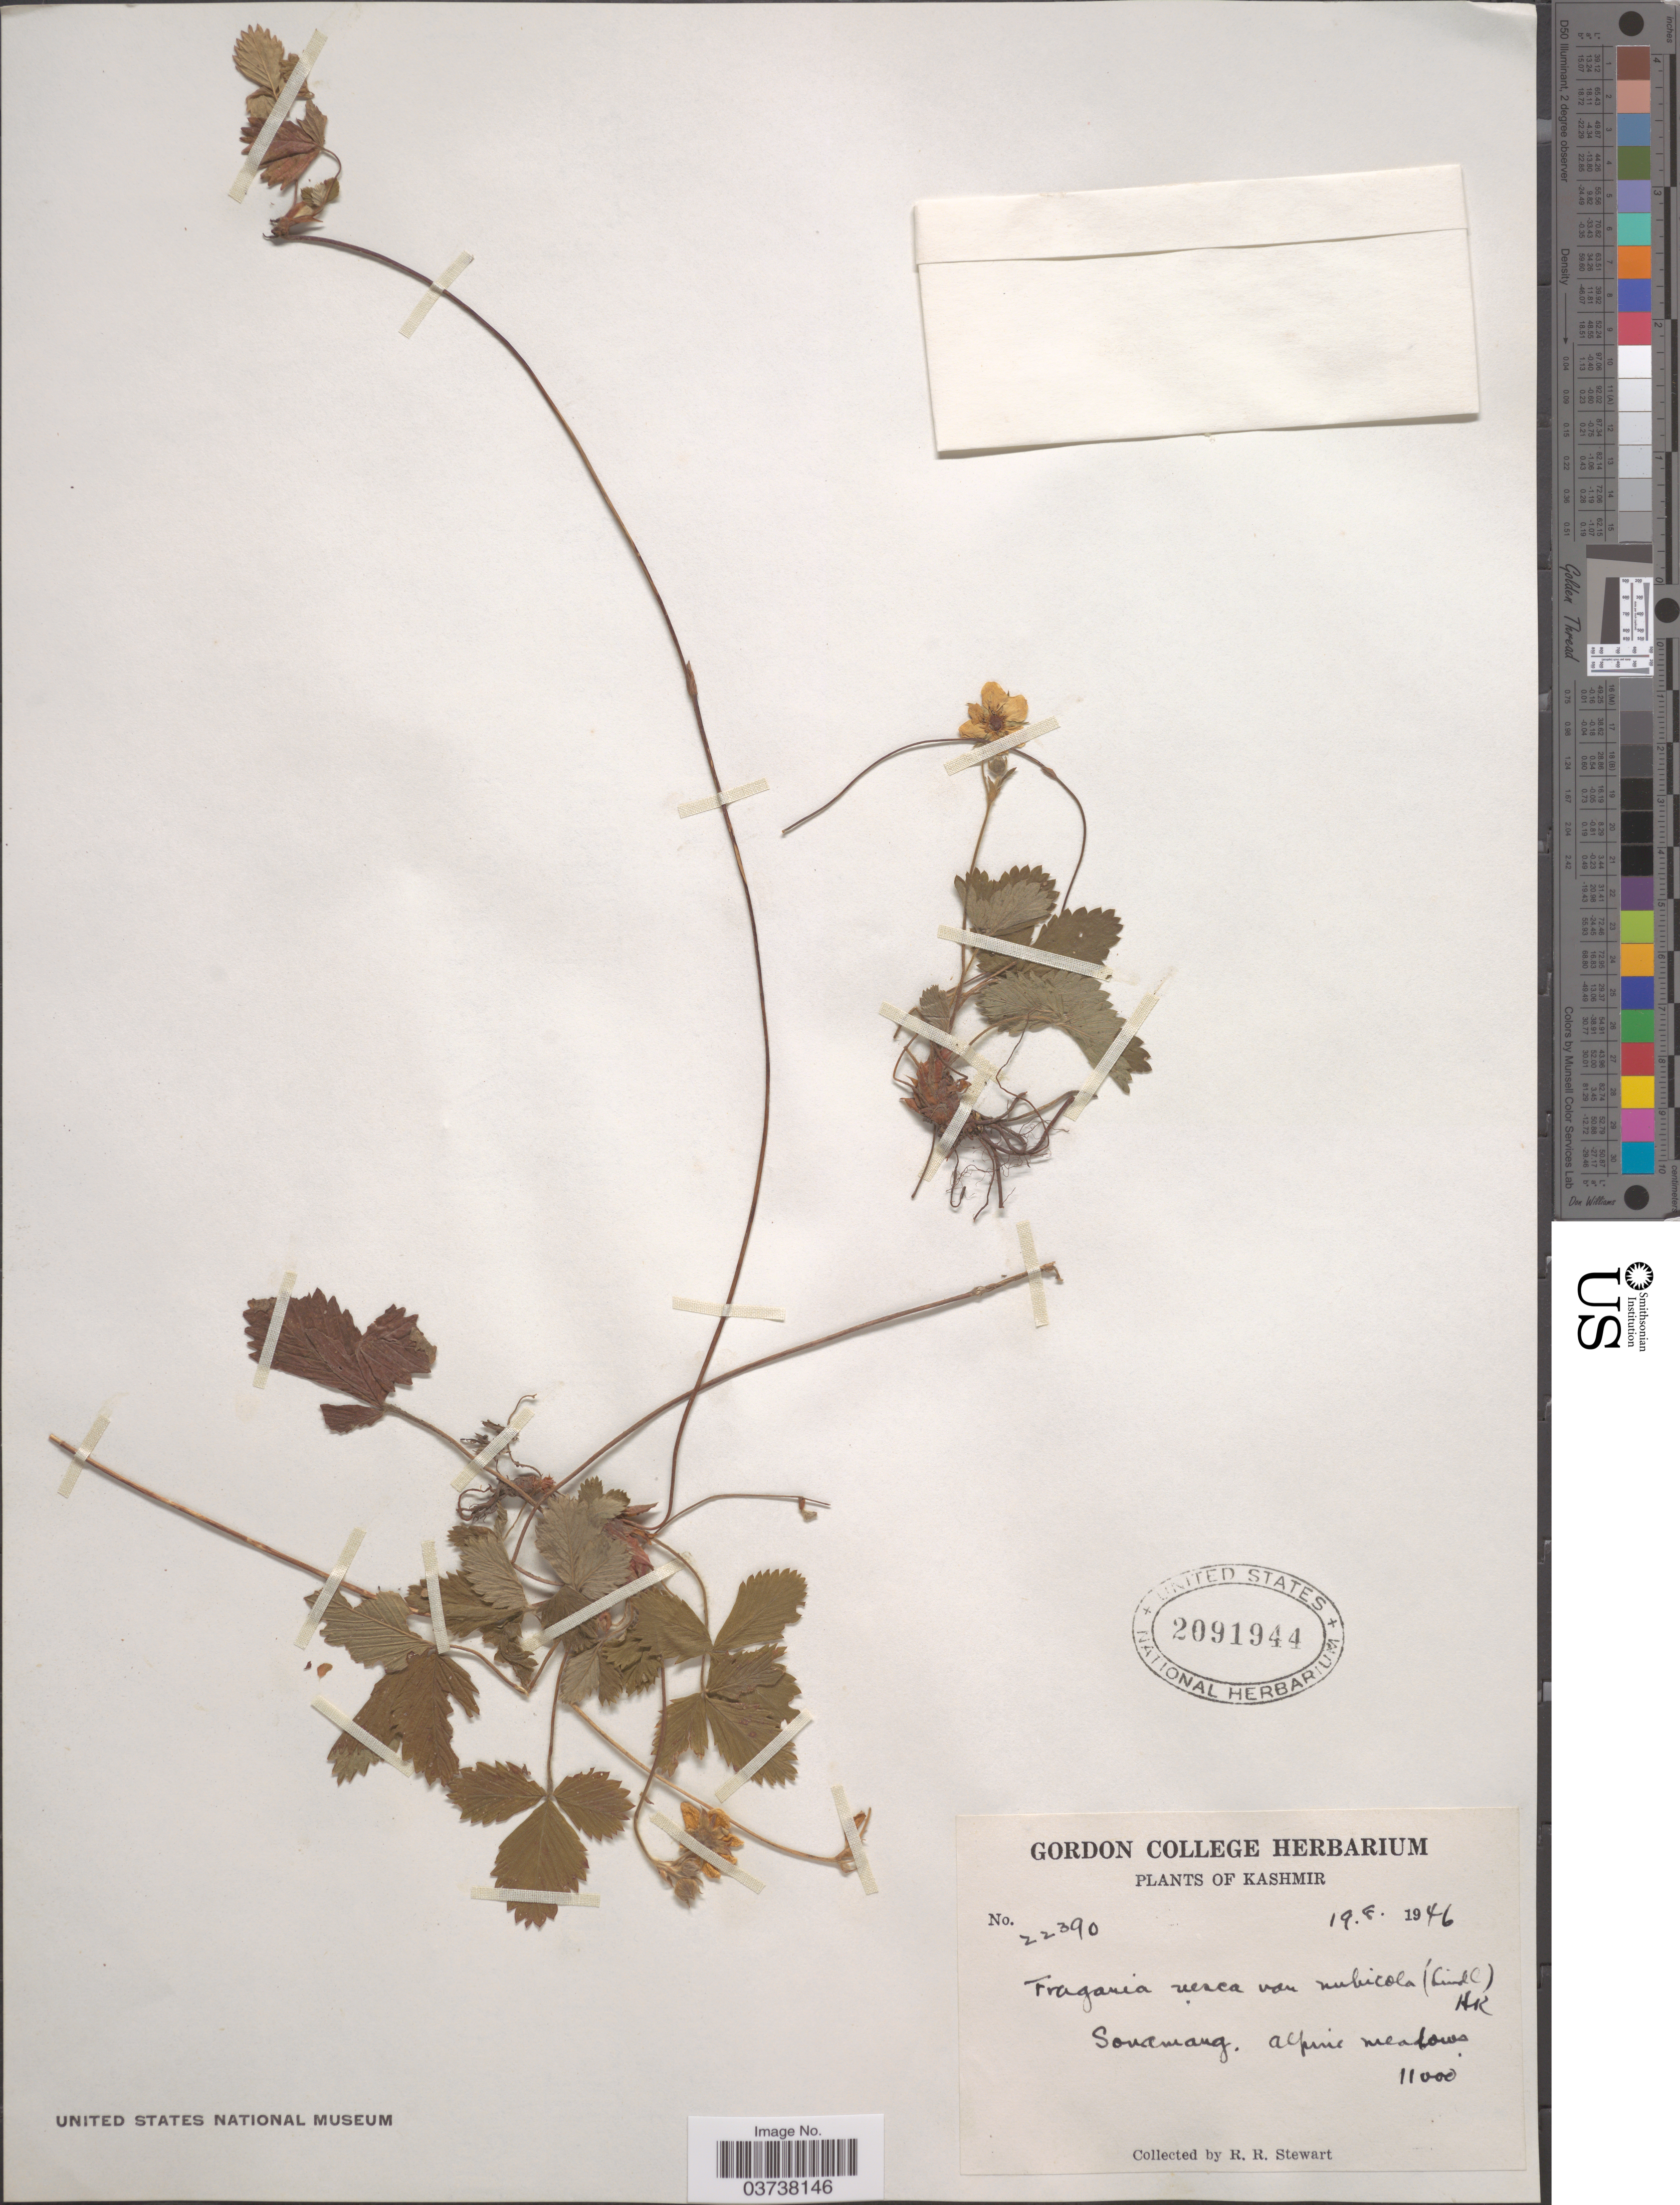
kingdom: Plantae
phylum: Tracheophyta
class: Magnoliopsida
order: Rosales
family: Rosaceae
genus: Fragaria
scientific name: Fragaria vesca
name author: L.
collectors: R. Stewart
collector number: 22390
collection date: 1946-08-19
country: India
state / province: Jammu and Kashmir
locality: Kashmir. Sonamarg.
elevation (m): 3353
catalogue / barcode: US 2091944